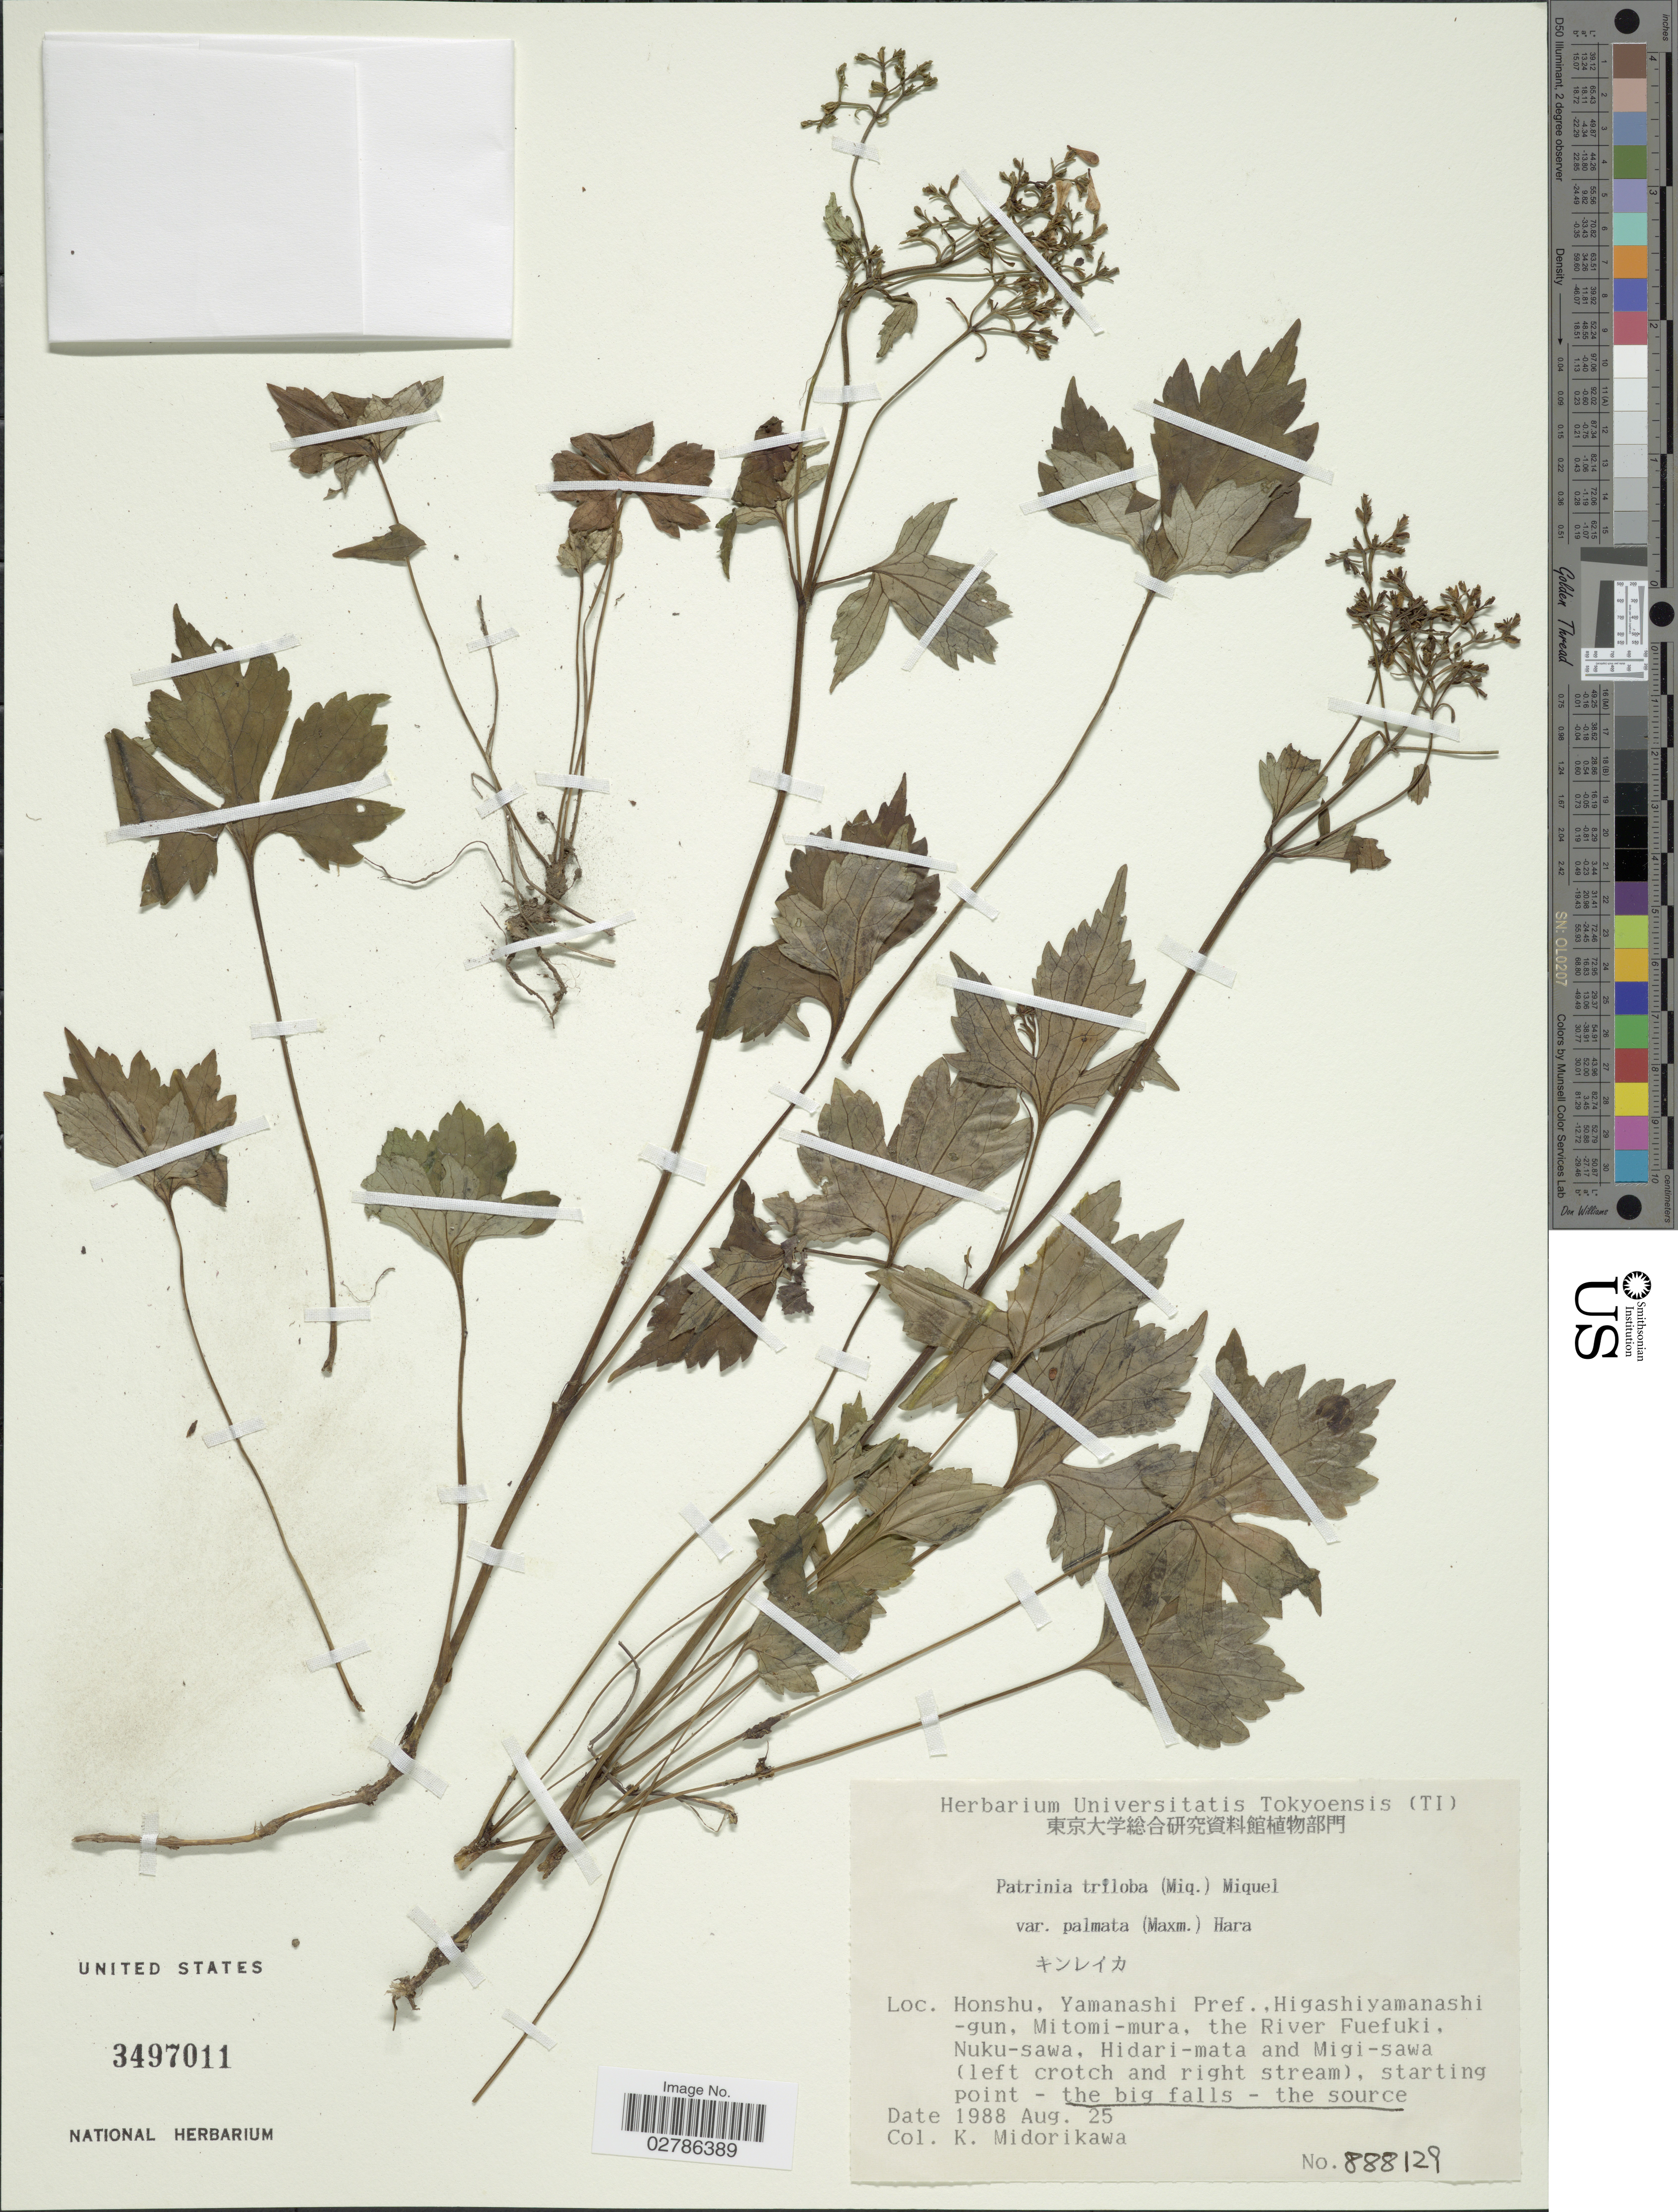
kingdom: Plantae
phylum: Tracheophyta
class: Magnoliopsida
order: Dipsacales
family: Caprifoliaceae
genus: Patrinia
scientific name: Patrinia triloba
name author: Miq.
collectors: K. Midorikawa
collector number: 888129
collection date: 1988-08-25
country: Japan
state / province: Yamanasi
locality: Honshu, Yamanashi Pref. Higashiyamanashigun, Mitomi-mura, the River Fuefuki, Nuku-sawa, Hidari-mata and Migi-sawa (left crotch and right stream), starting point, the big falls, the source.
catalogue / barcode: US 3497011